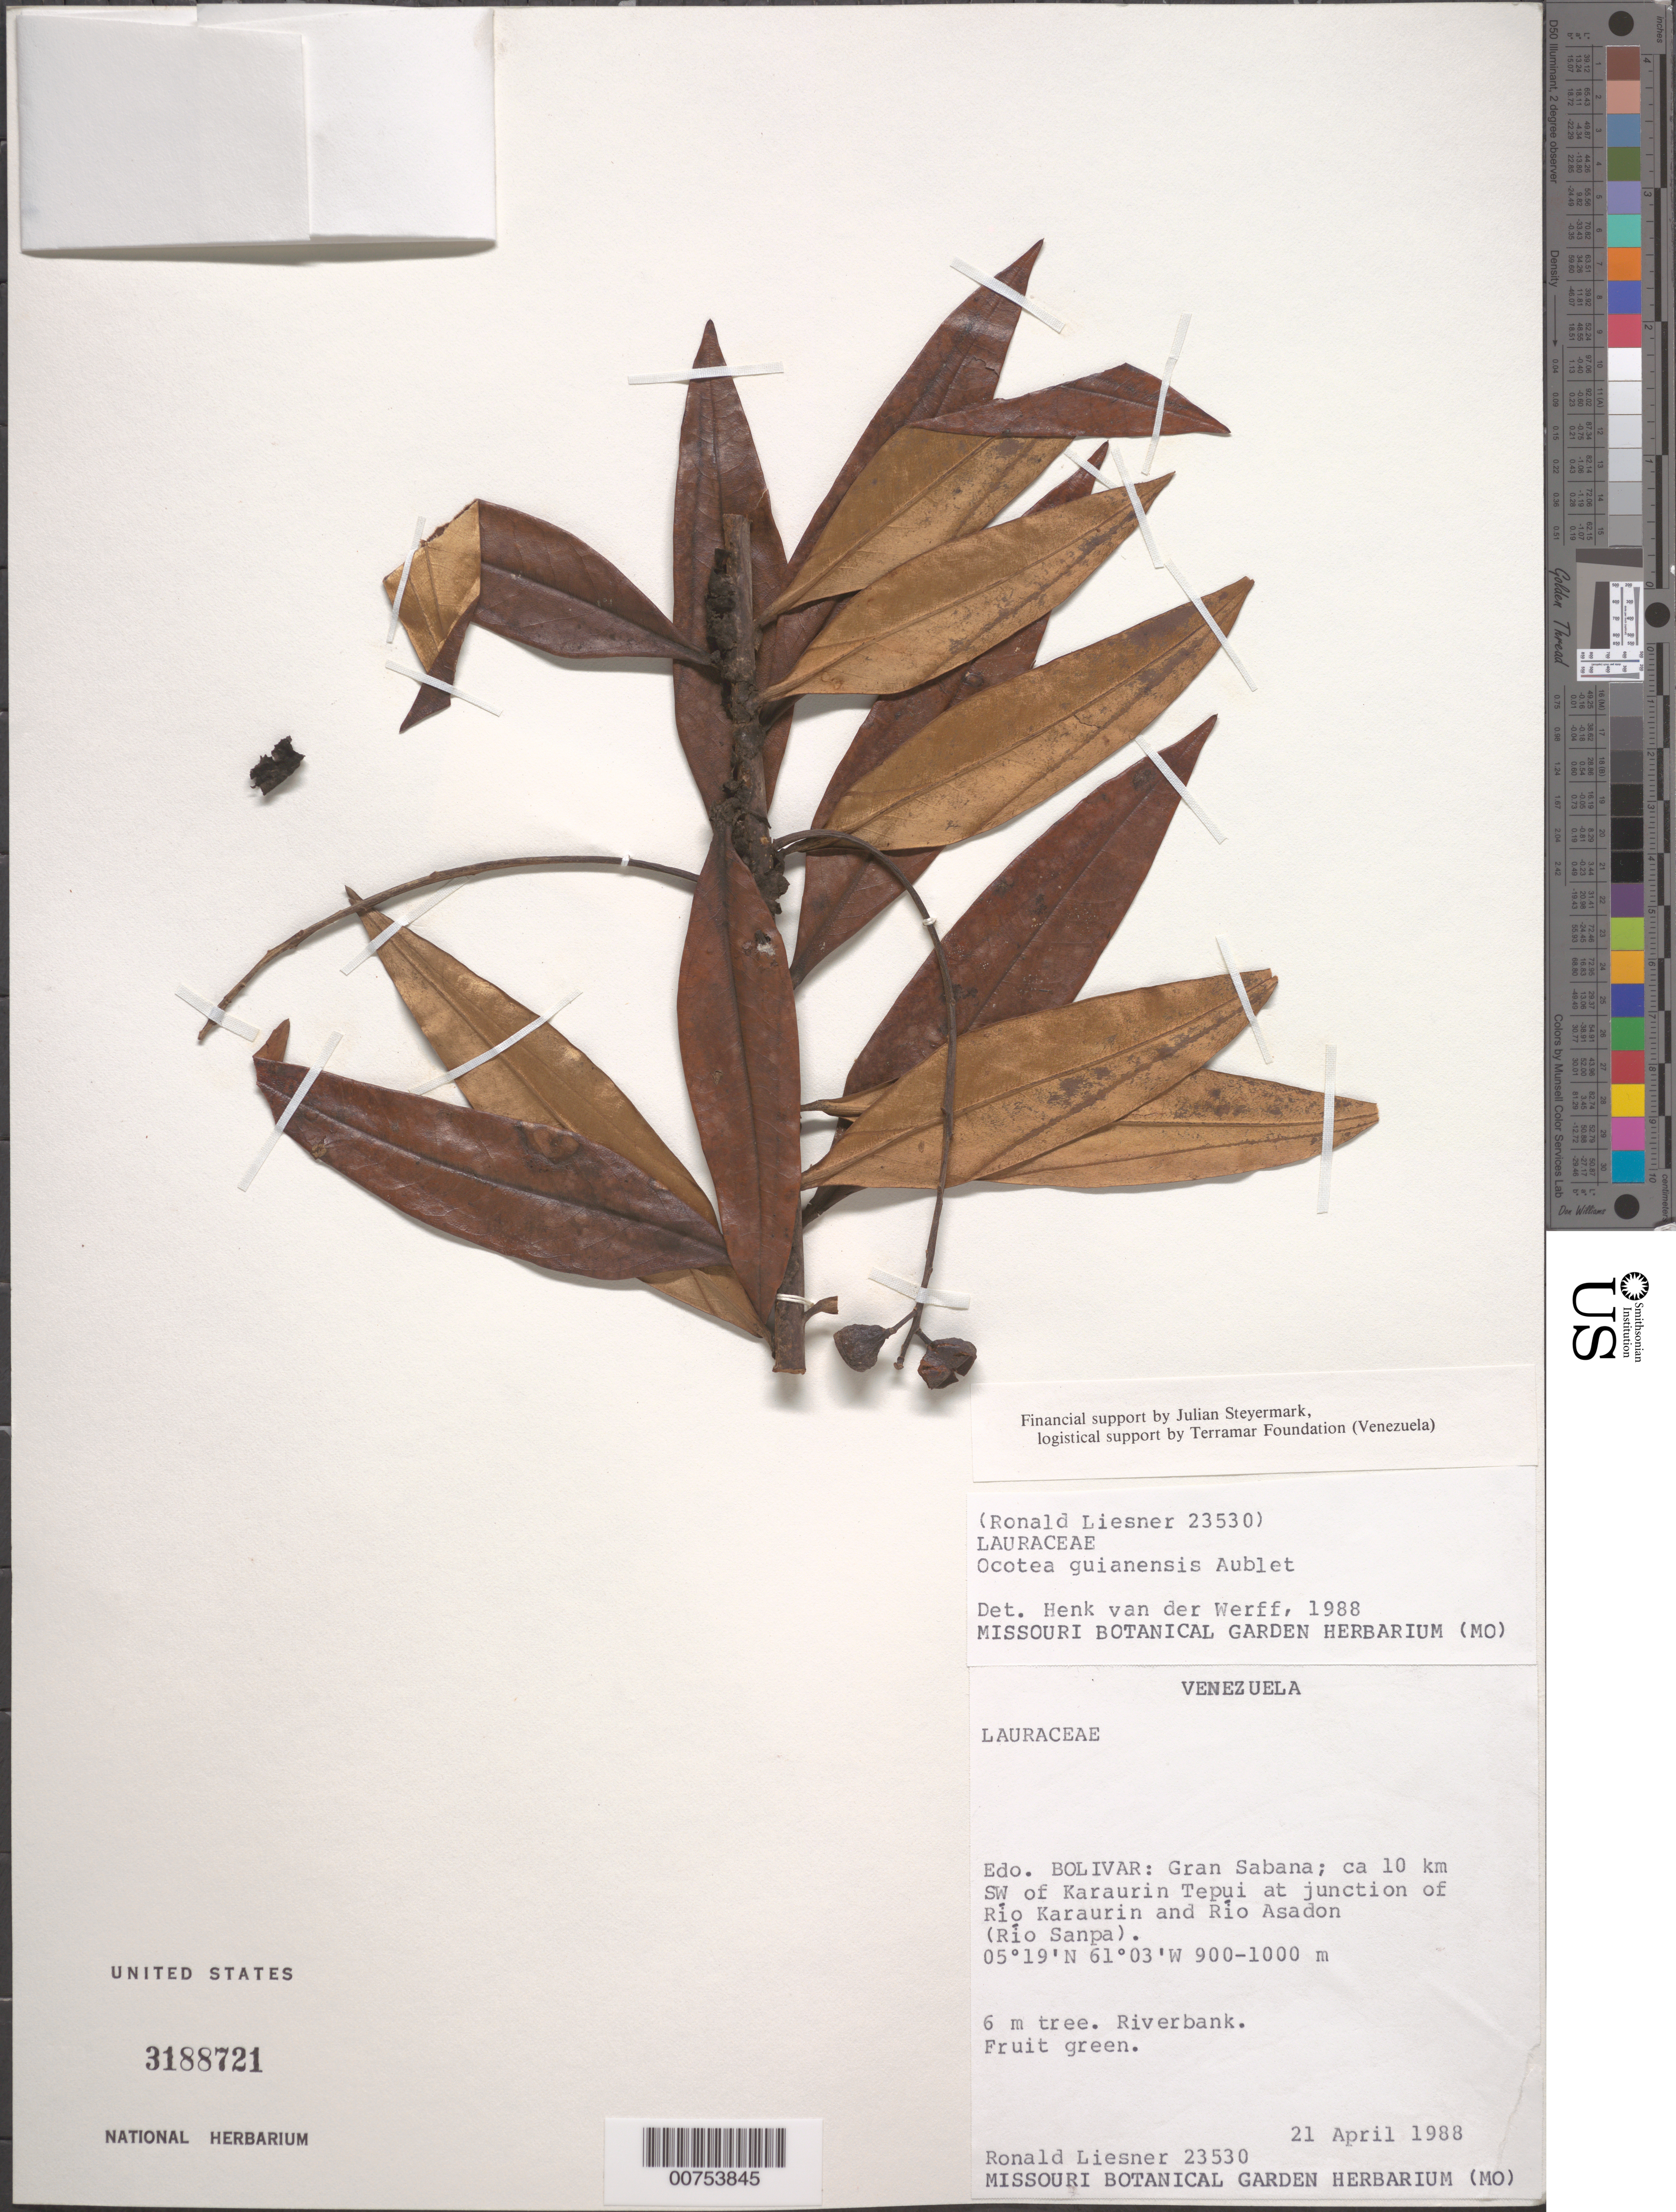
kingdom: Plantae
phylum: Tracheophyta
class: Magnoliopsida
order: Laurales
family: Lauraceae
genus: Ocotea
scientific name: Ocotea guianensis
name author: Aubl.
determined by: van der Werff, H., (MO), Missouri Botanical Garden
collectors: R. L. Liesner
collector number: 23530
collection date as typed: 21-Apr-88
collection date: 1988-04-21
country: Venezuela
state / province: Bolívar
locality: Gran Sabana, ca 10 km SW of Karaurin tepuí at junction of Río Karaurin and Río Asadon (Río Sanpa)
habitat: Riverbank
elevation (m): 900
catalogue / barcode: US 3188721